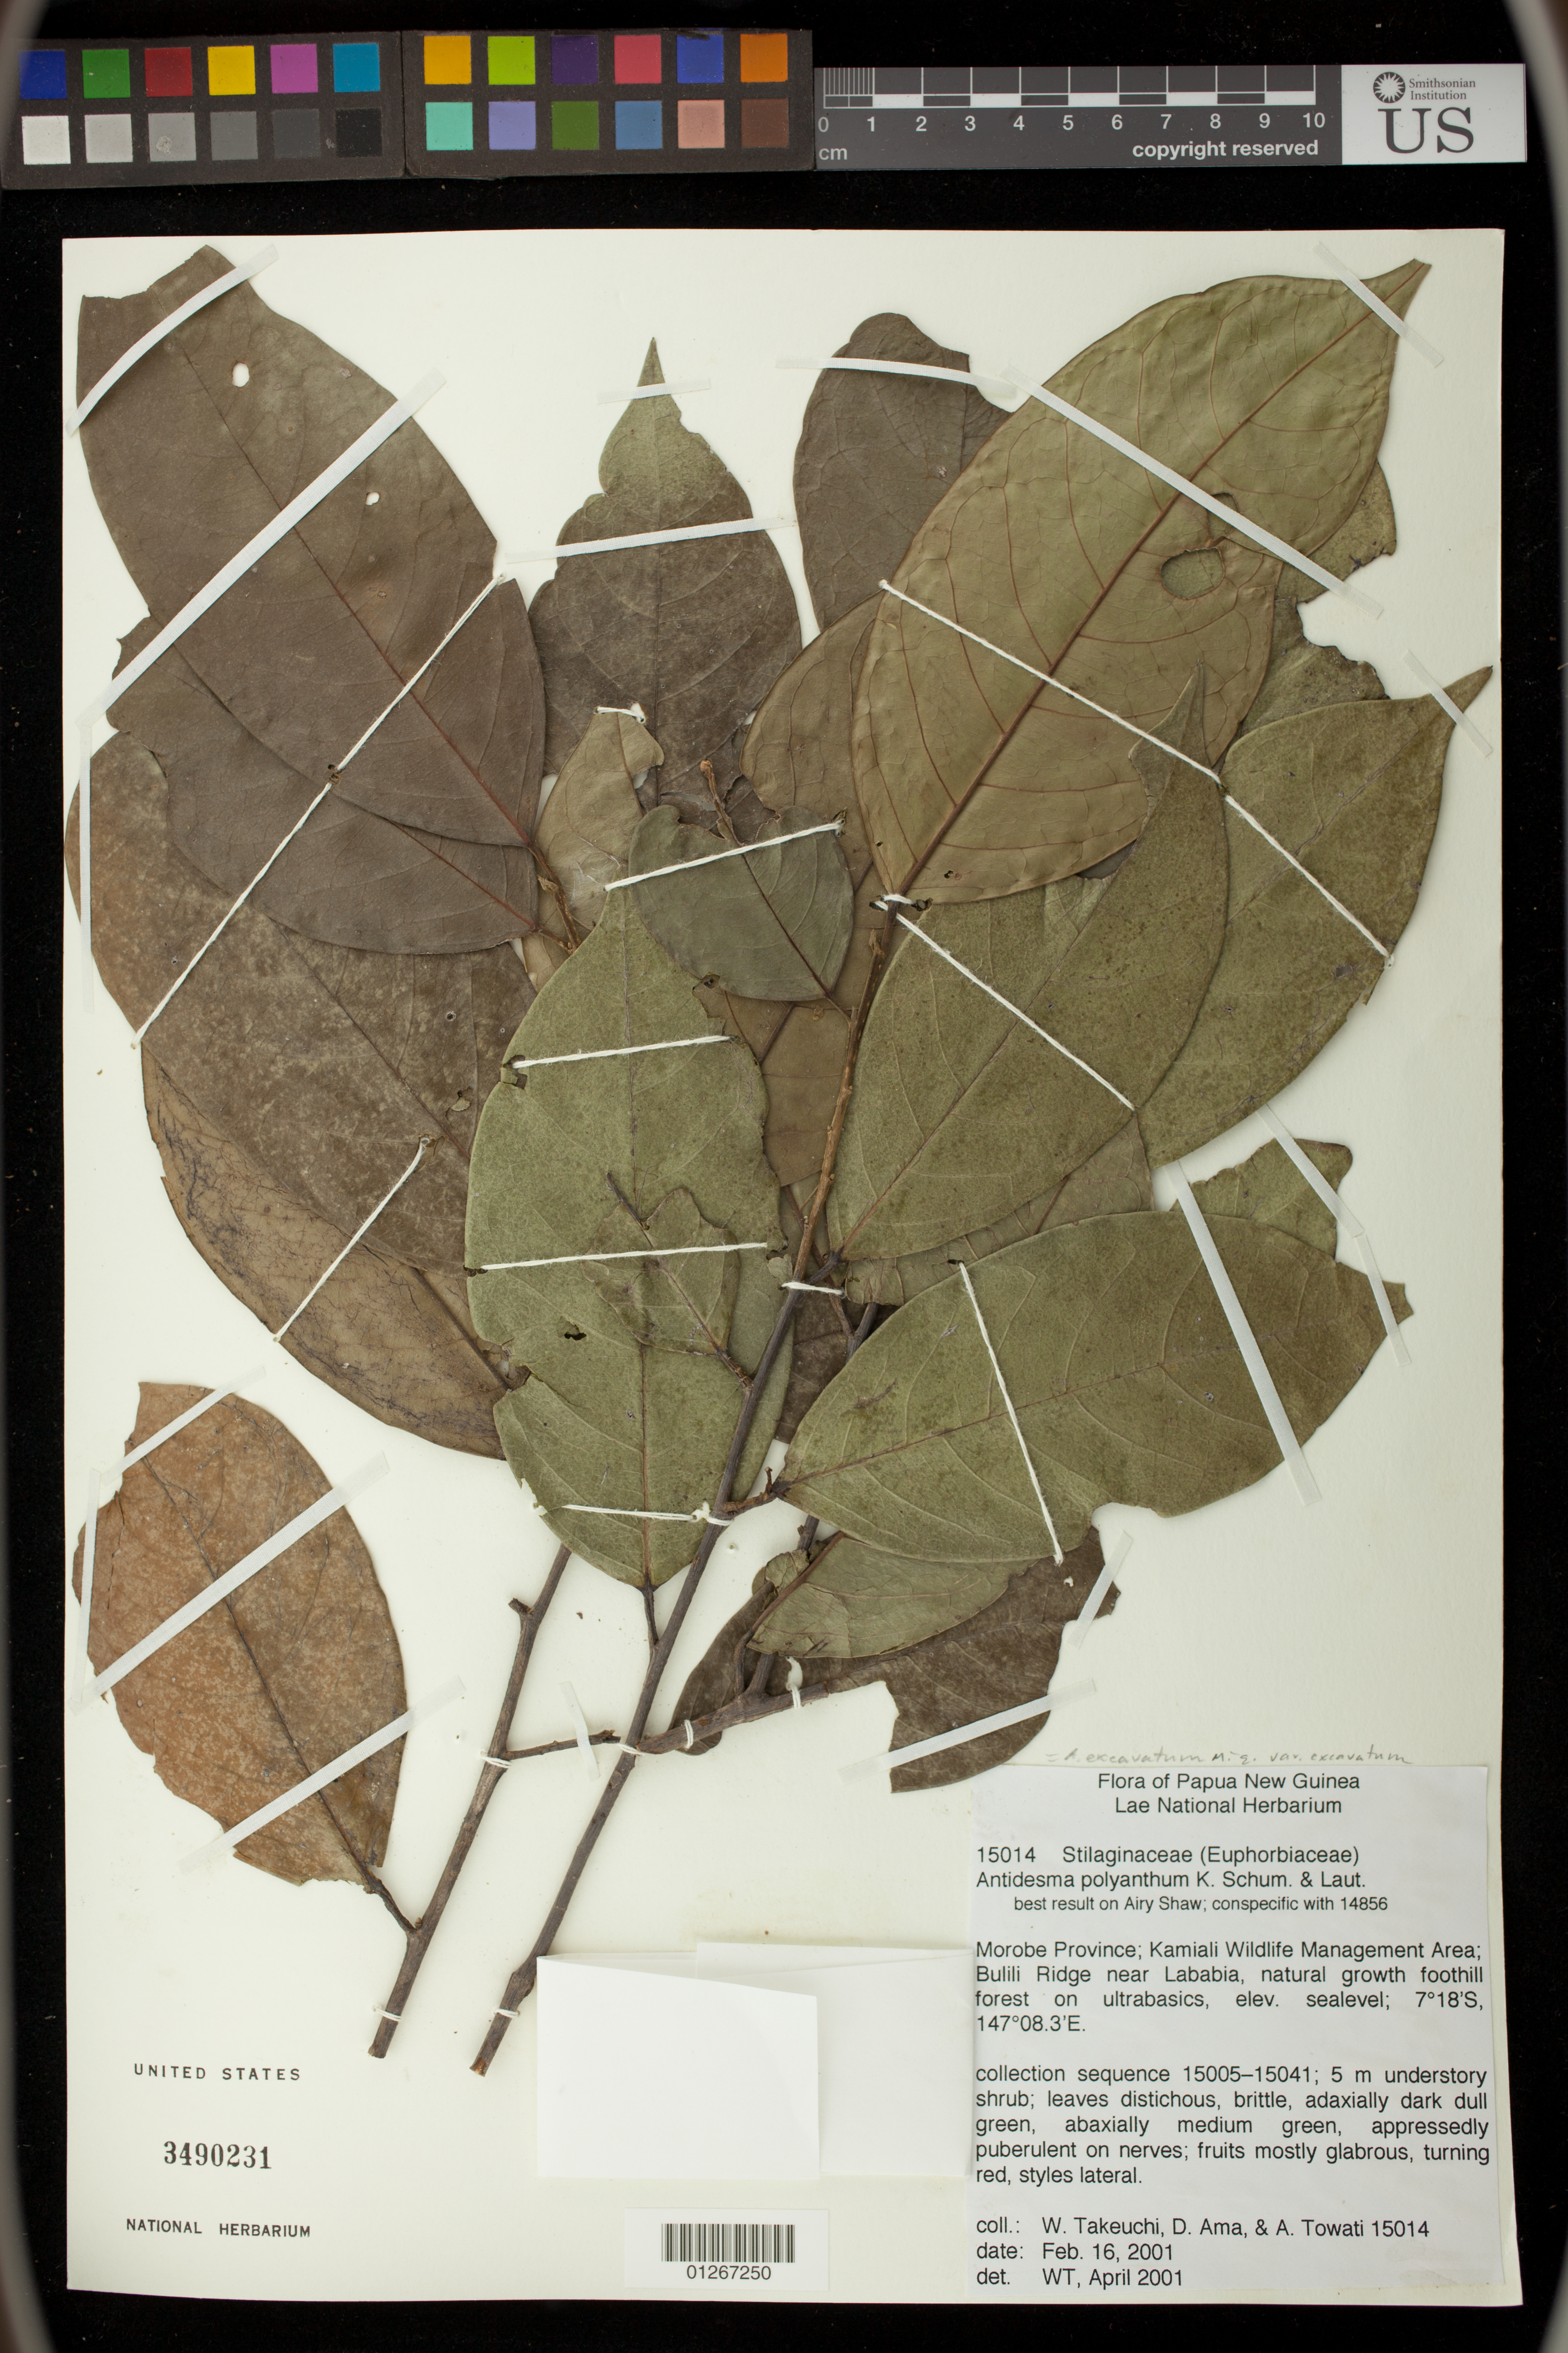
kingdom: Plantae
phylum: Tracheophyta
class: Magnoliopsida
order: Malpighiales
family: Phyllanthaceae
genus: Antidesma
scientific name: Antidesma excavatum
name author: Miq.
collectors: W. N. Takeuchi, D. Ama & A. Towati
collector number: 15014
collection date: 2001-02-16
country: Papua New Guinea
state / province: Morobe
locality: Kamiali Wildlife Management Area; Bulili Ridge near Lababia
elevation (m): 0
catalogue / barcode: US 3490231